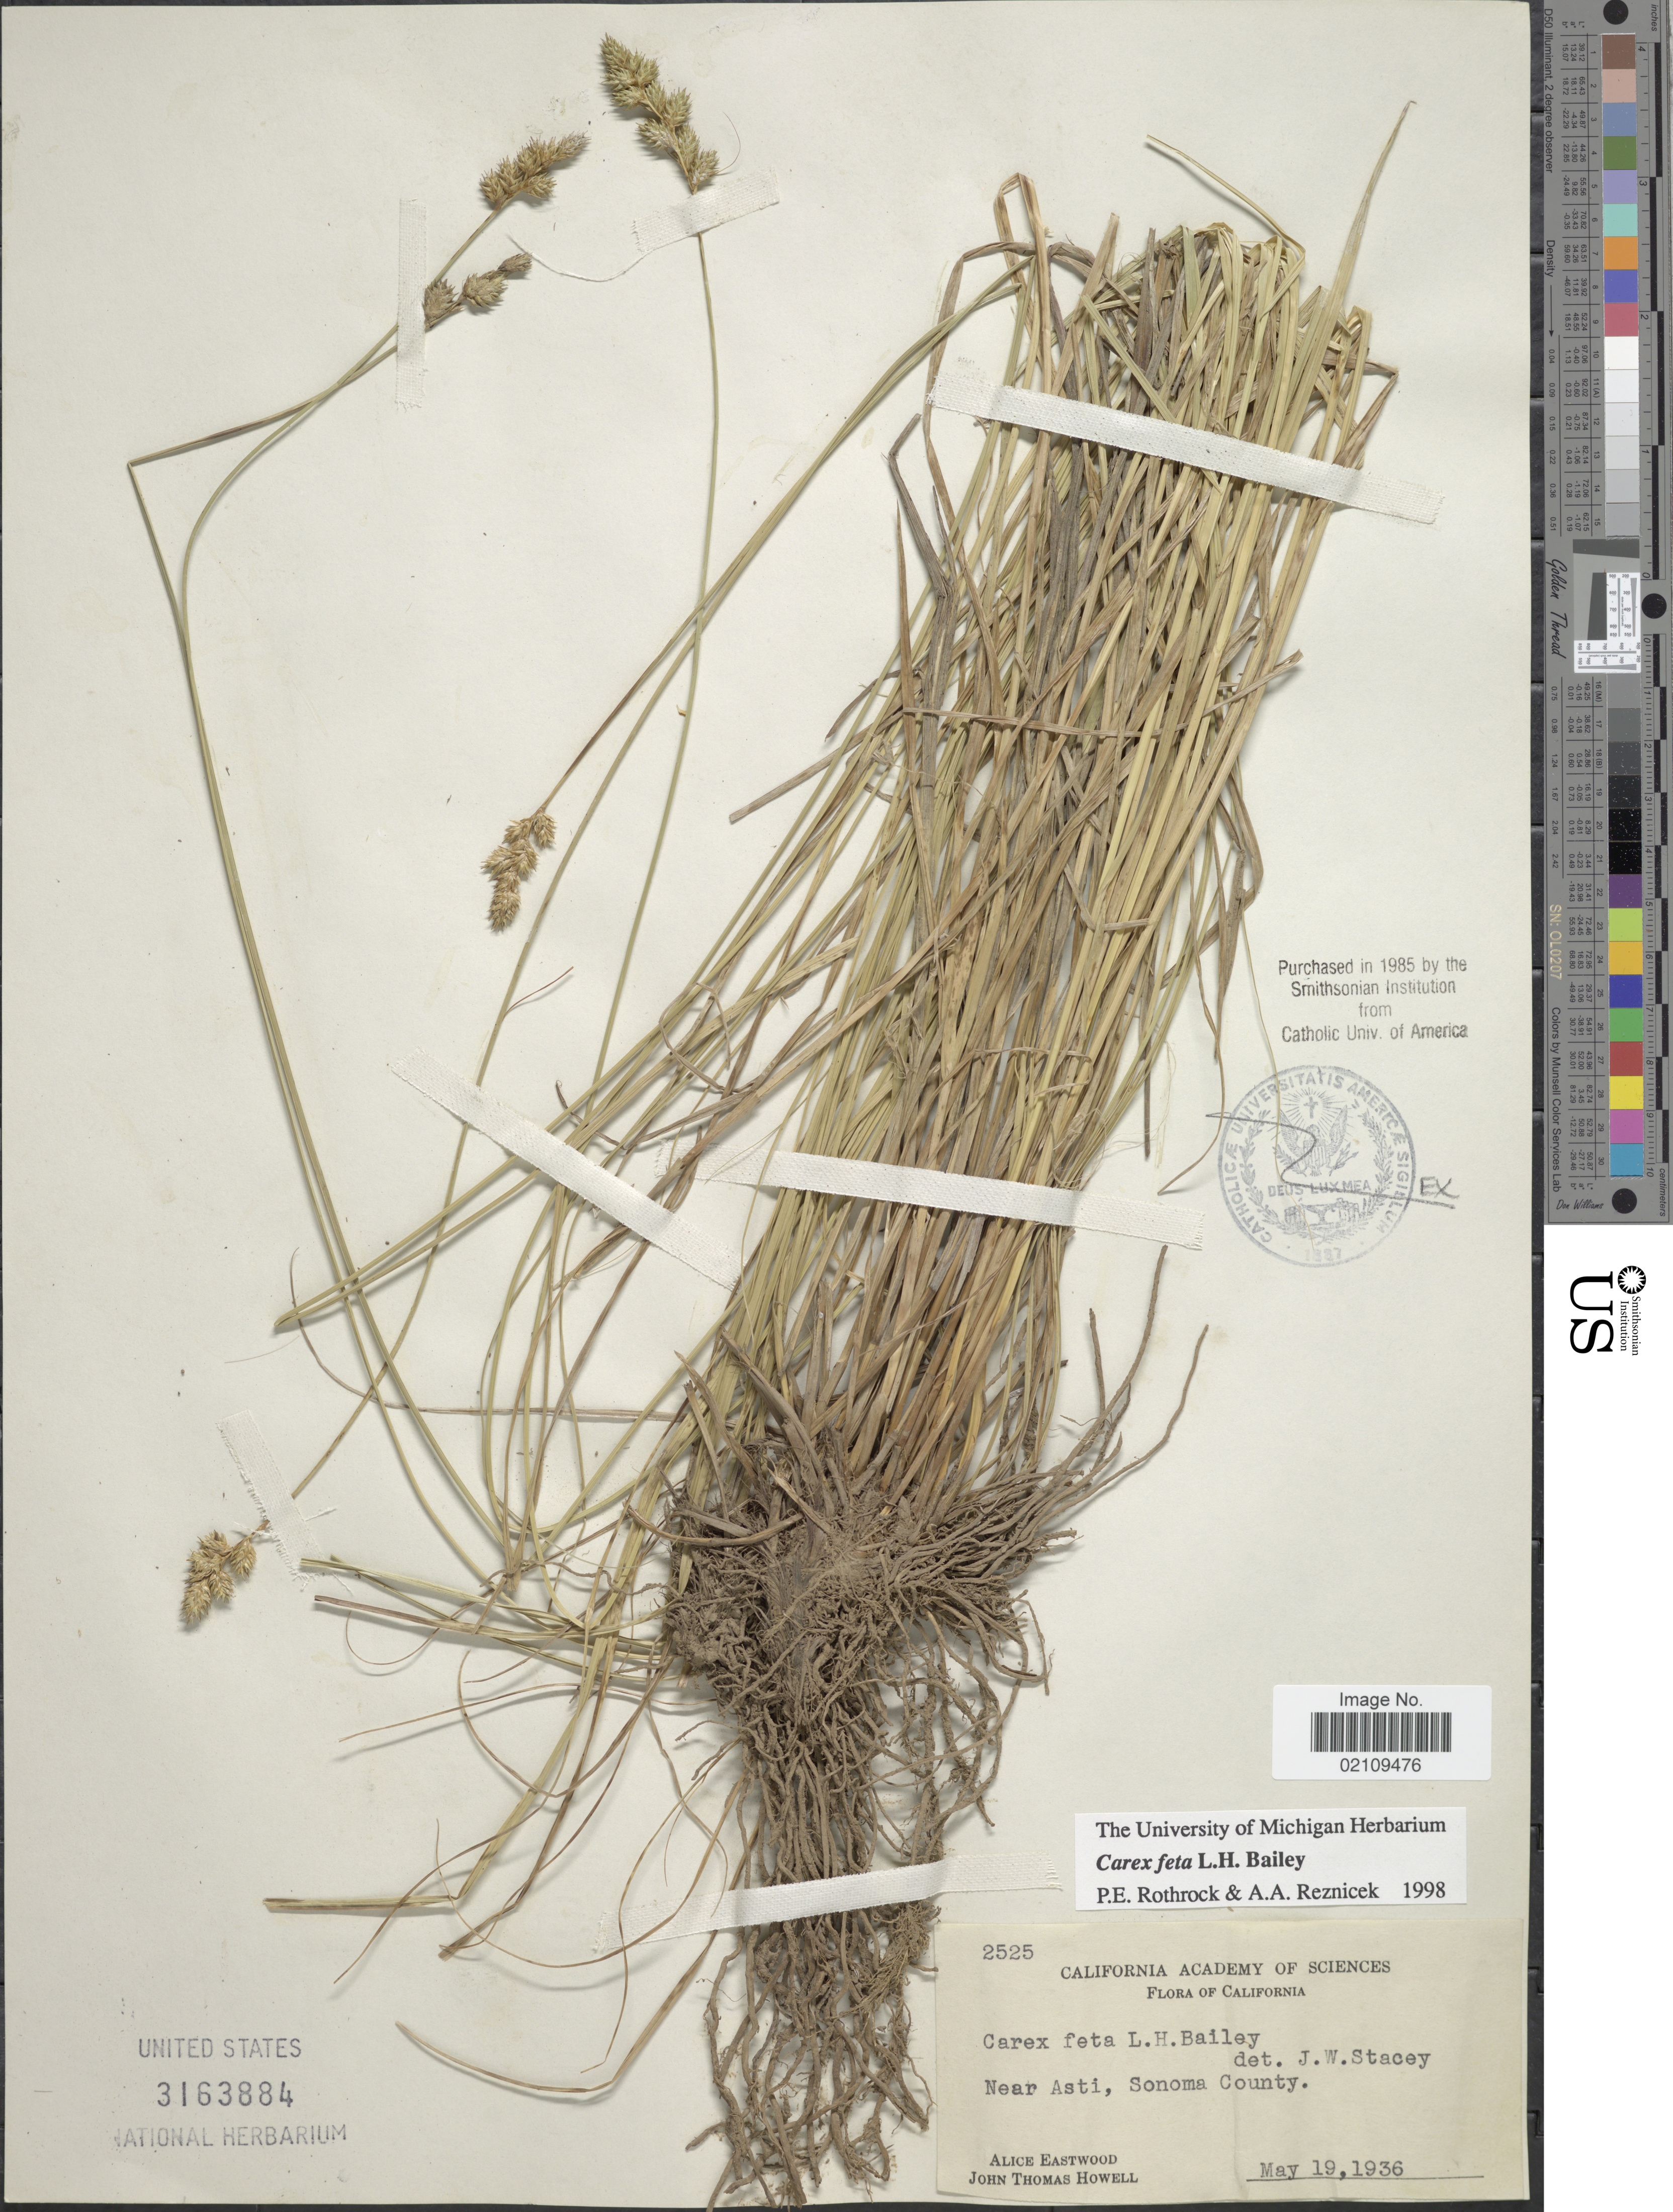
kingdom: Plantae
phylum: Tracheophyta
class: Liliopsida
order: Poales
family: Cyperaceae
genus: Carex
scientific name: Carex feta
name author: L.H. Bailey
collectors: A. Eastwood & J. T. Howell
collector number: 2525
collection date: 1936-05-19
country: United States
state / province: California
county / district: Sonoma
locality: Near Asti, Sonoma County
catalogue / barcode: US 3163884